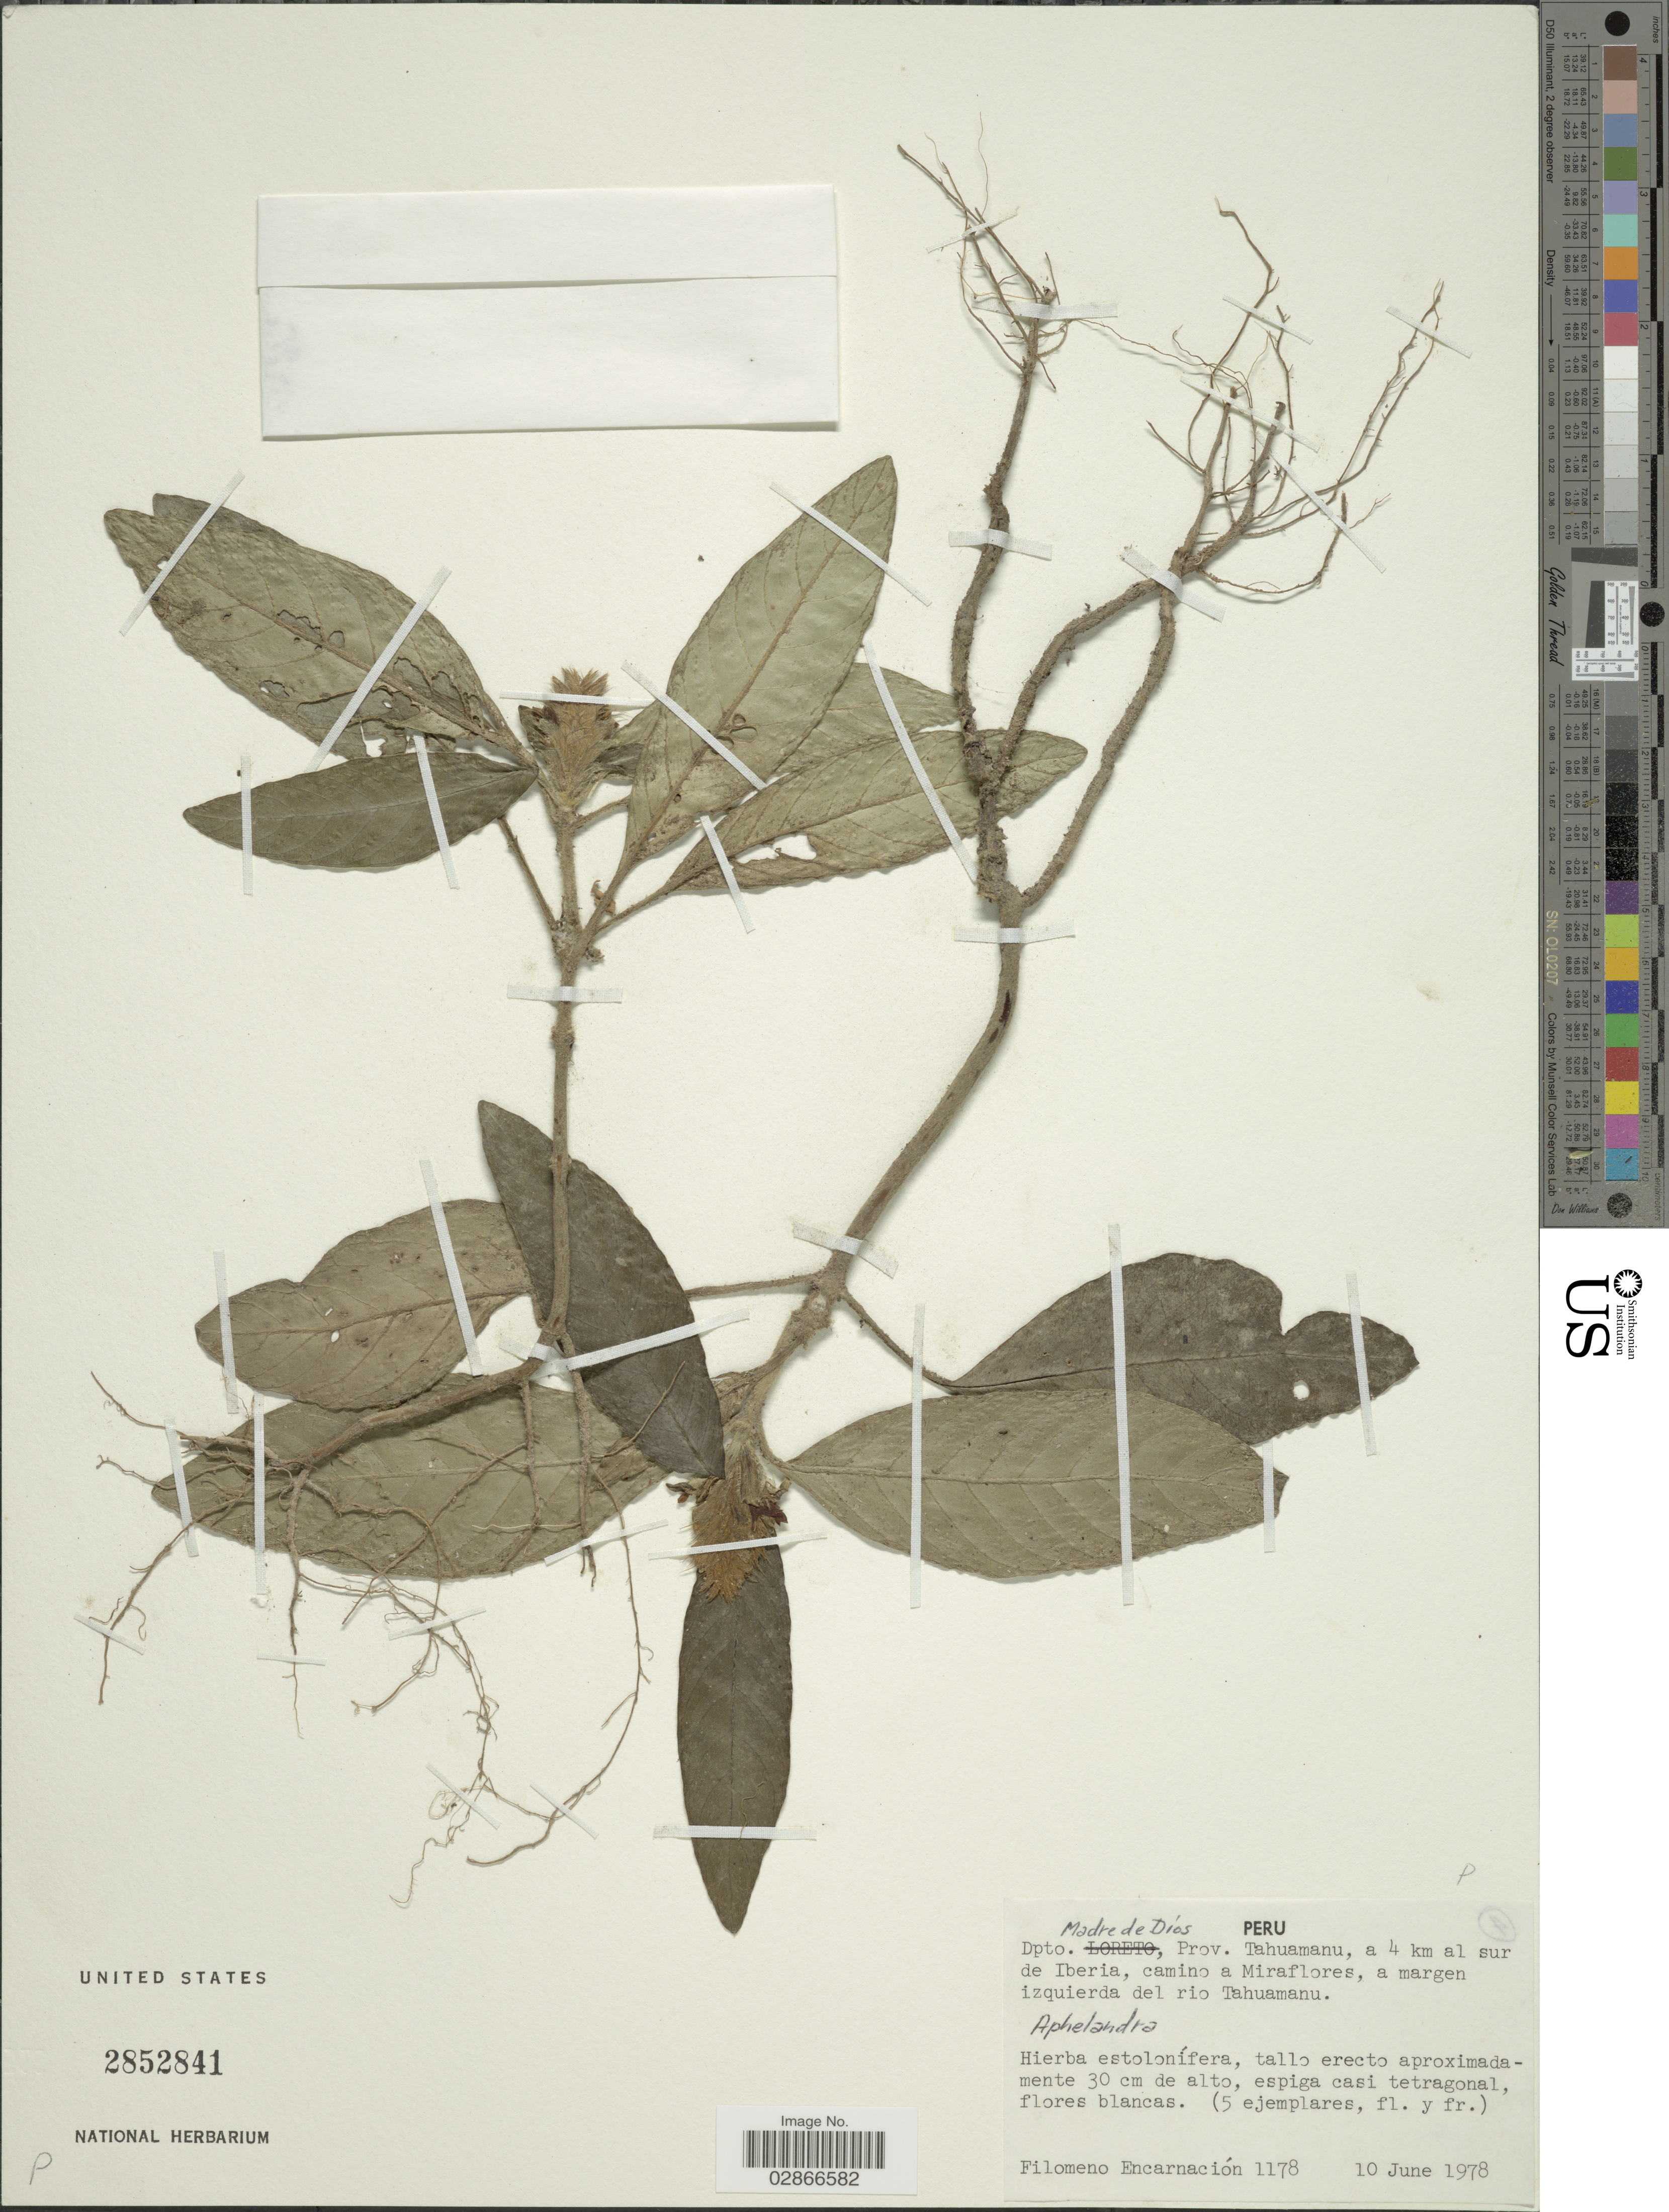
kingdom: Plantae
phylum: Tracheophyta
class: Magnoliopsida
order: Lamiales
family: Acanthaceae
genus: Aphelandra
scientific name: Aphelandra caput-medusae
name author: Lindau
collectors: F. Encarnación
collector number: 1178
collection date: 1978-06-10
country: Peru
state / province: Madre de Dios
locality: Dpto. Madre de Díos. Prov. Tahuamanu, a 4 km al sur de Iberia, camino a Miraflores, a margen izquierda del rio Tahuamanu.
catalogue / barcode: US 2852841